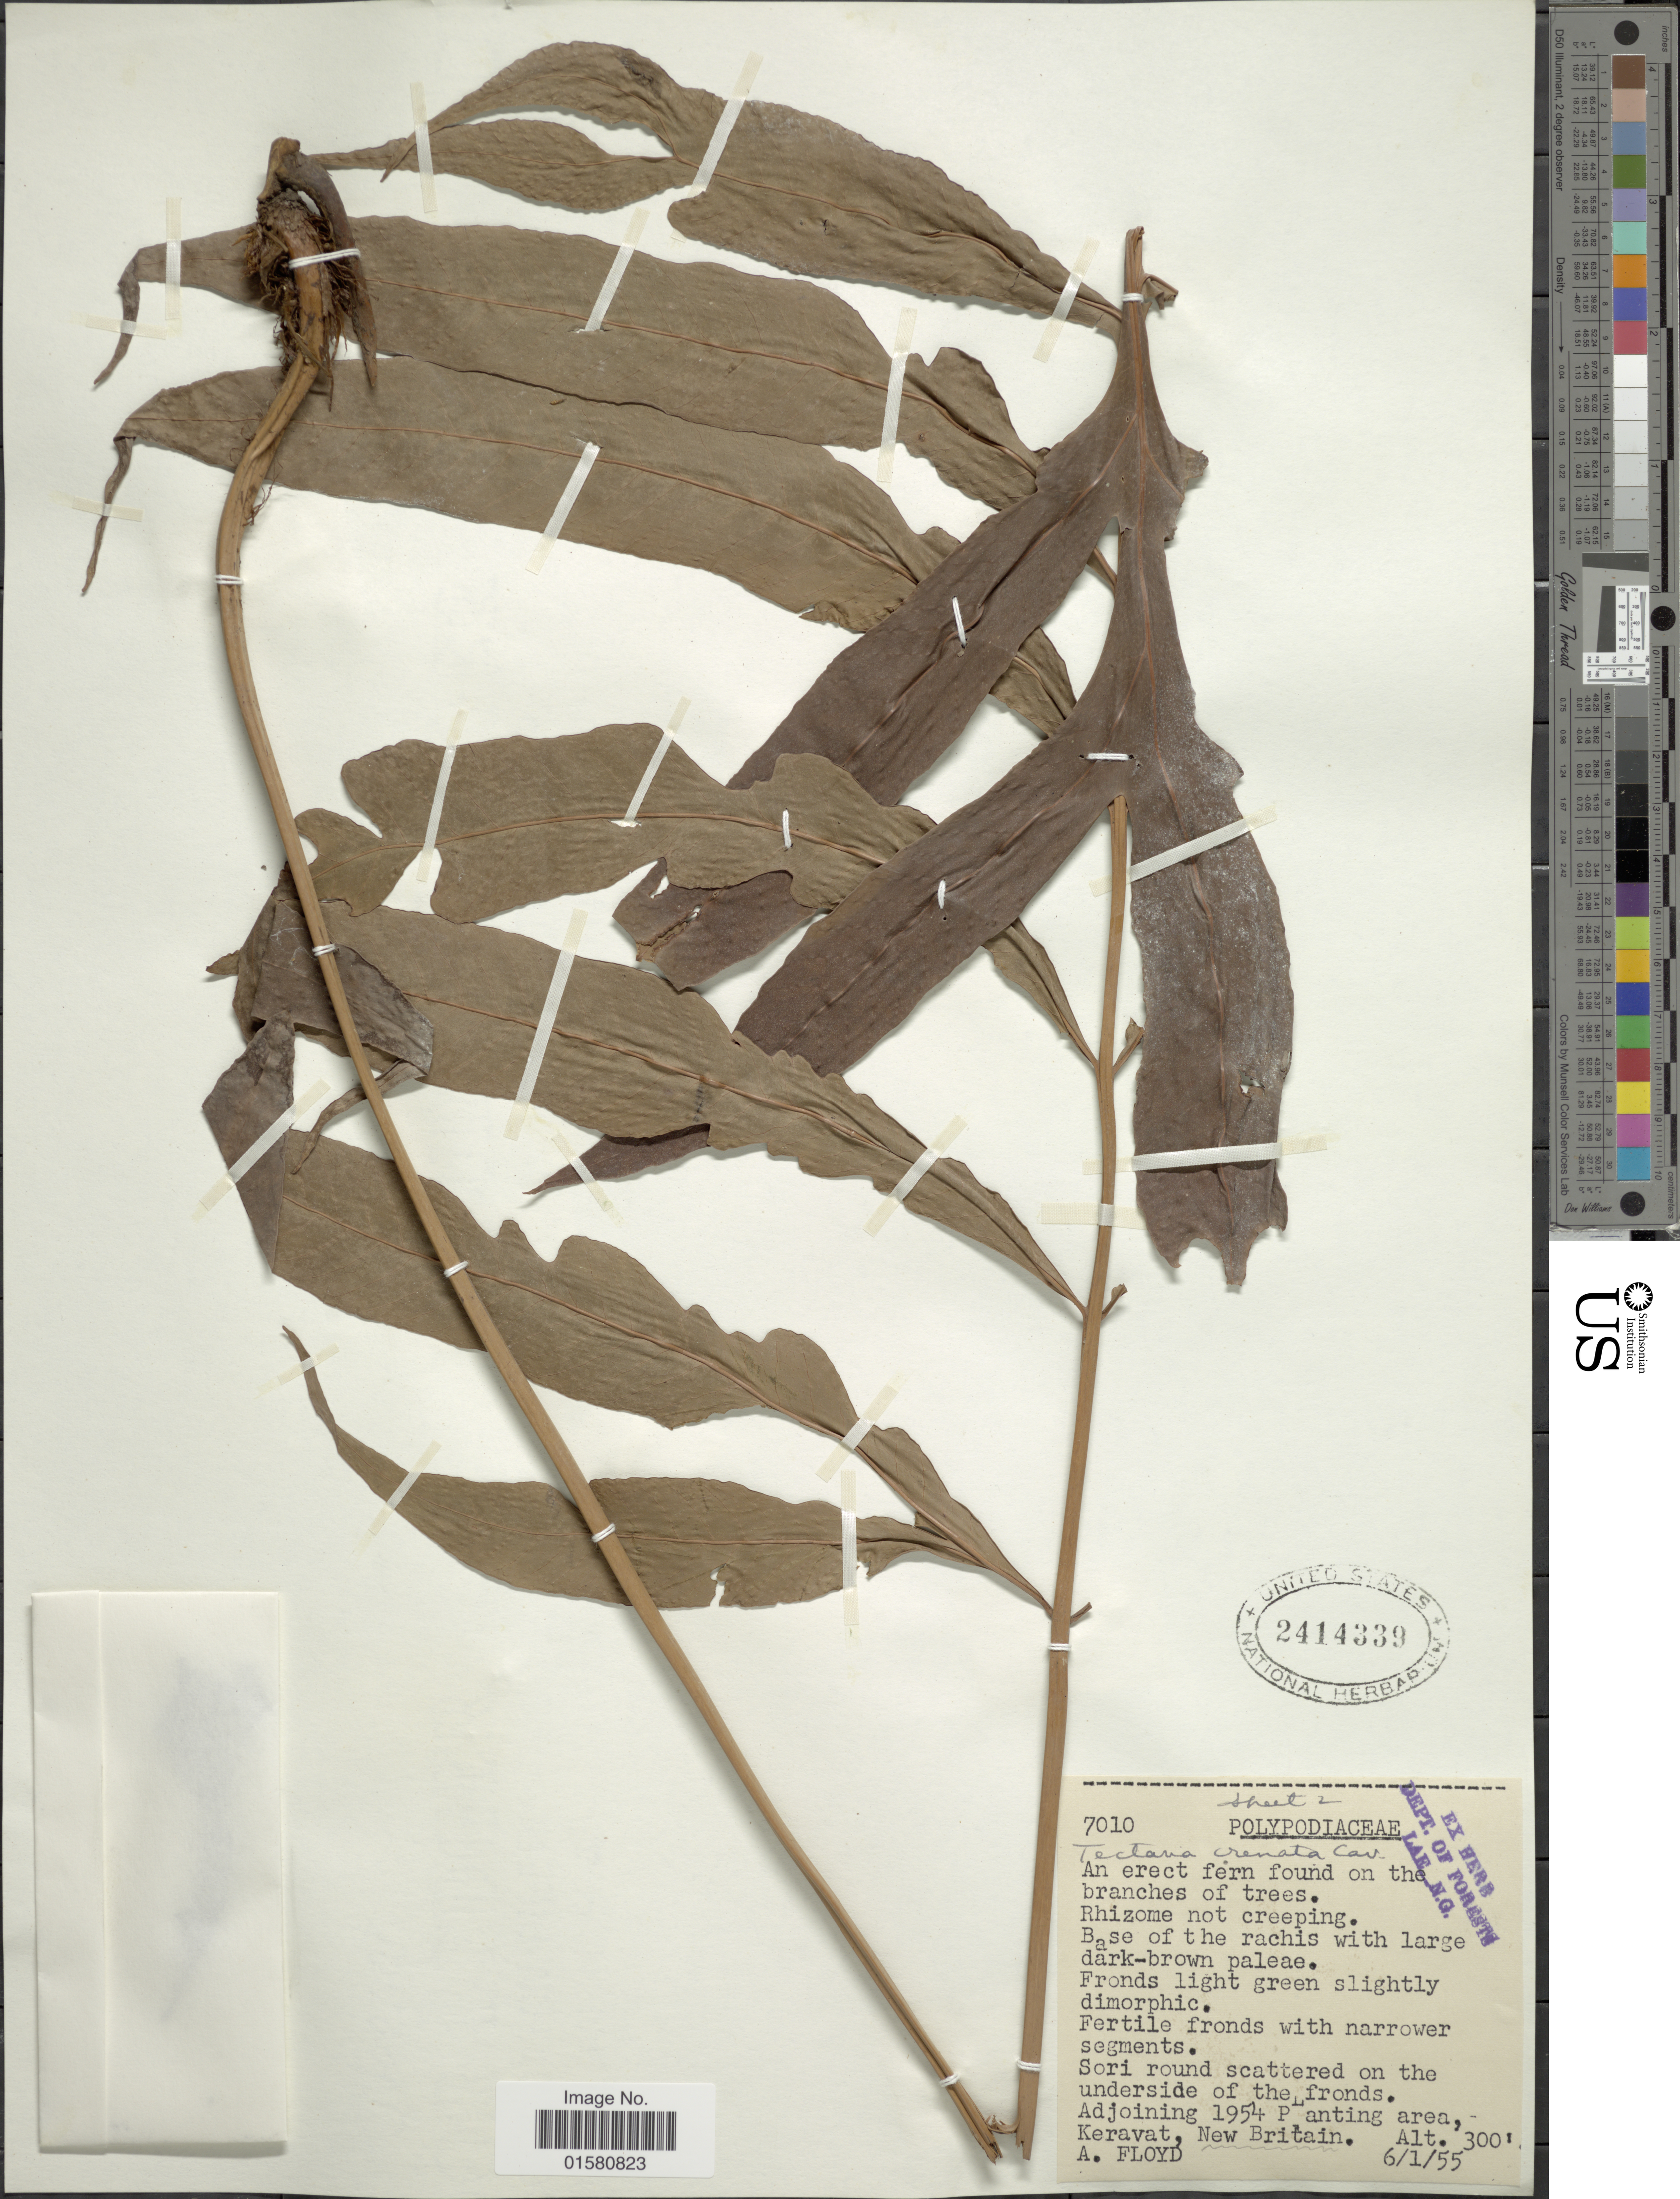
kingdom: Plantae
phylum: Tracheophyta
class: Polypodiopsida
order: Polypodiales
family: Tectariaceae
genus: Tectaria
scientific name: Tectaria crenata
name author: Cav.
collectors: A. Floyd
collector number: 7010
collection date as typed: Transcribed d/m/y: 6/1/55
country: Papua New Guinea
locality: Sori round scattered on the underside of the fronds. Adjoining 1954 Planting area, Keravat, New Britain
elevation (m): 91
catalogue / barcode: US 2414339